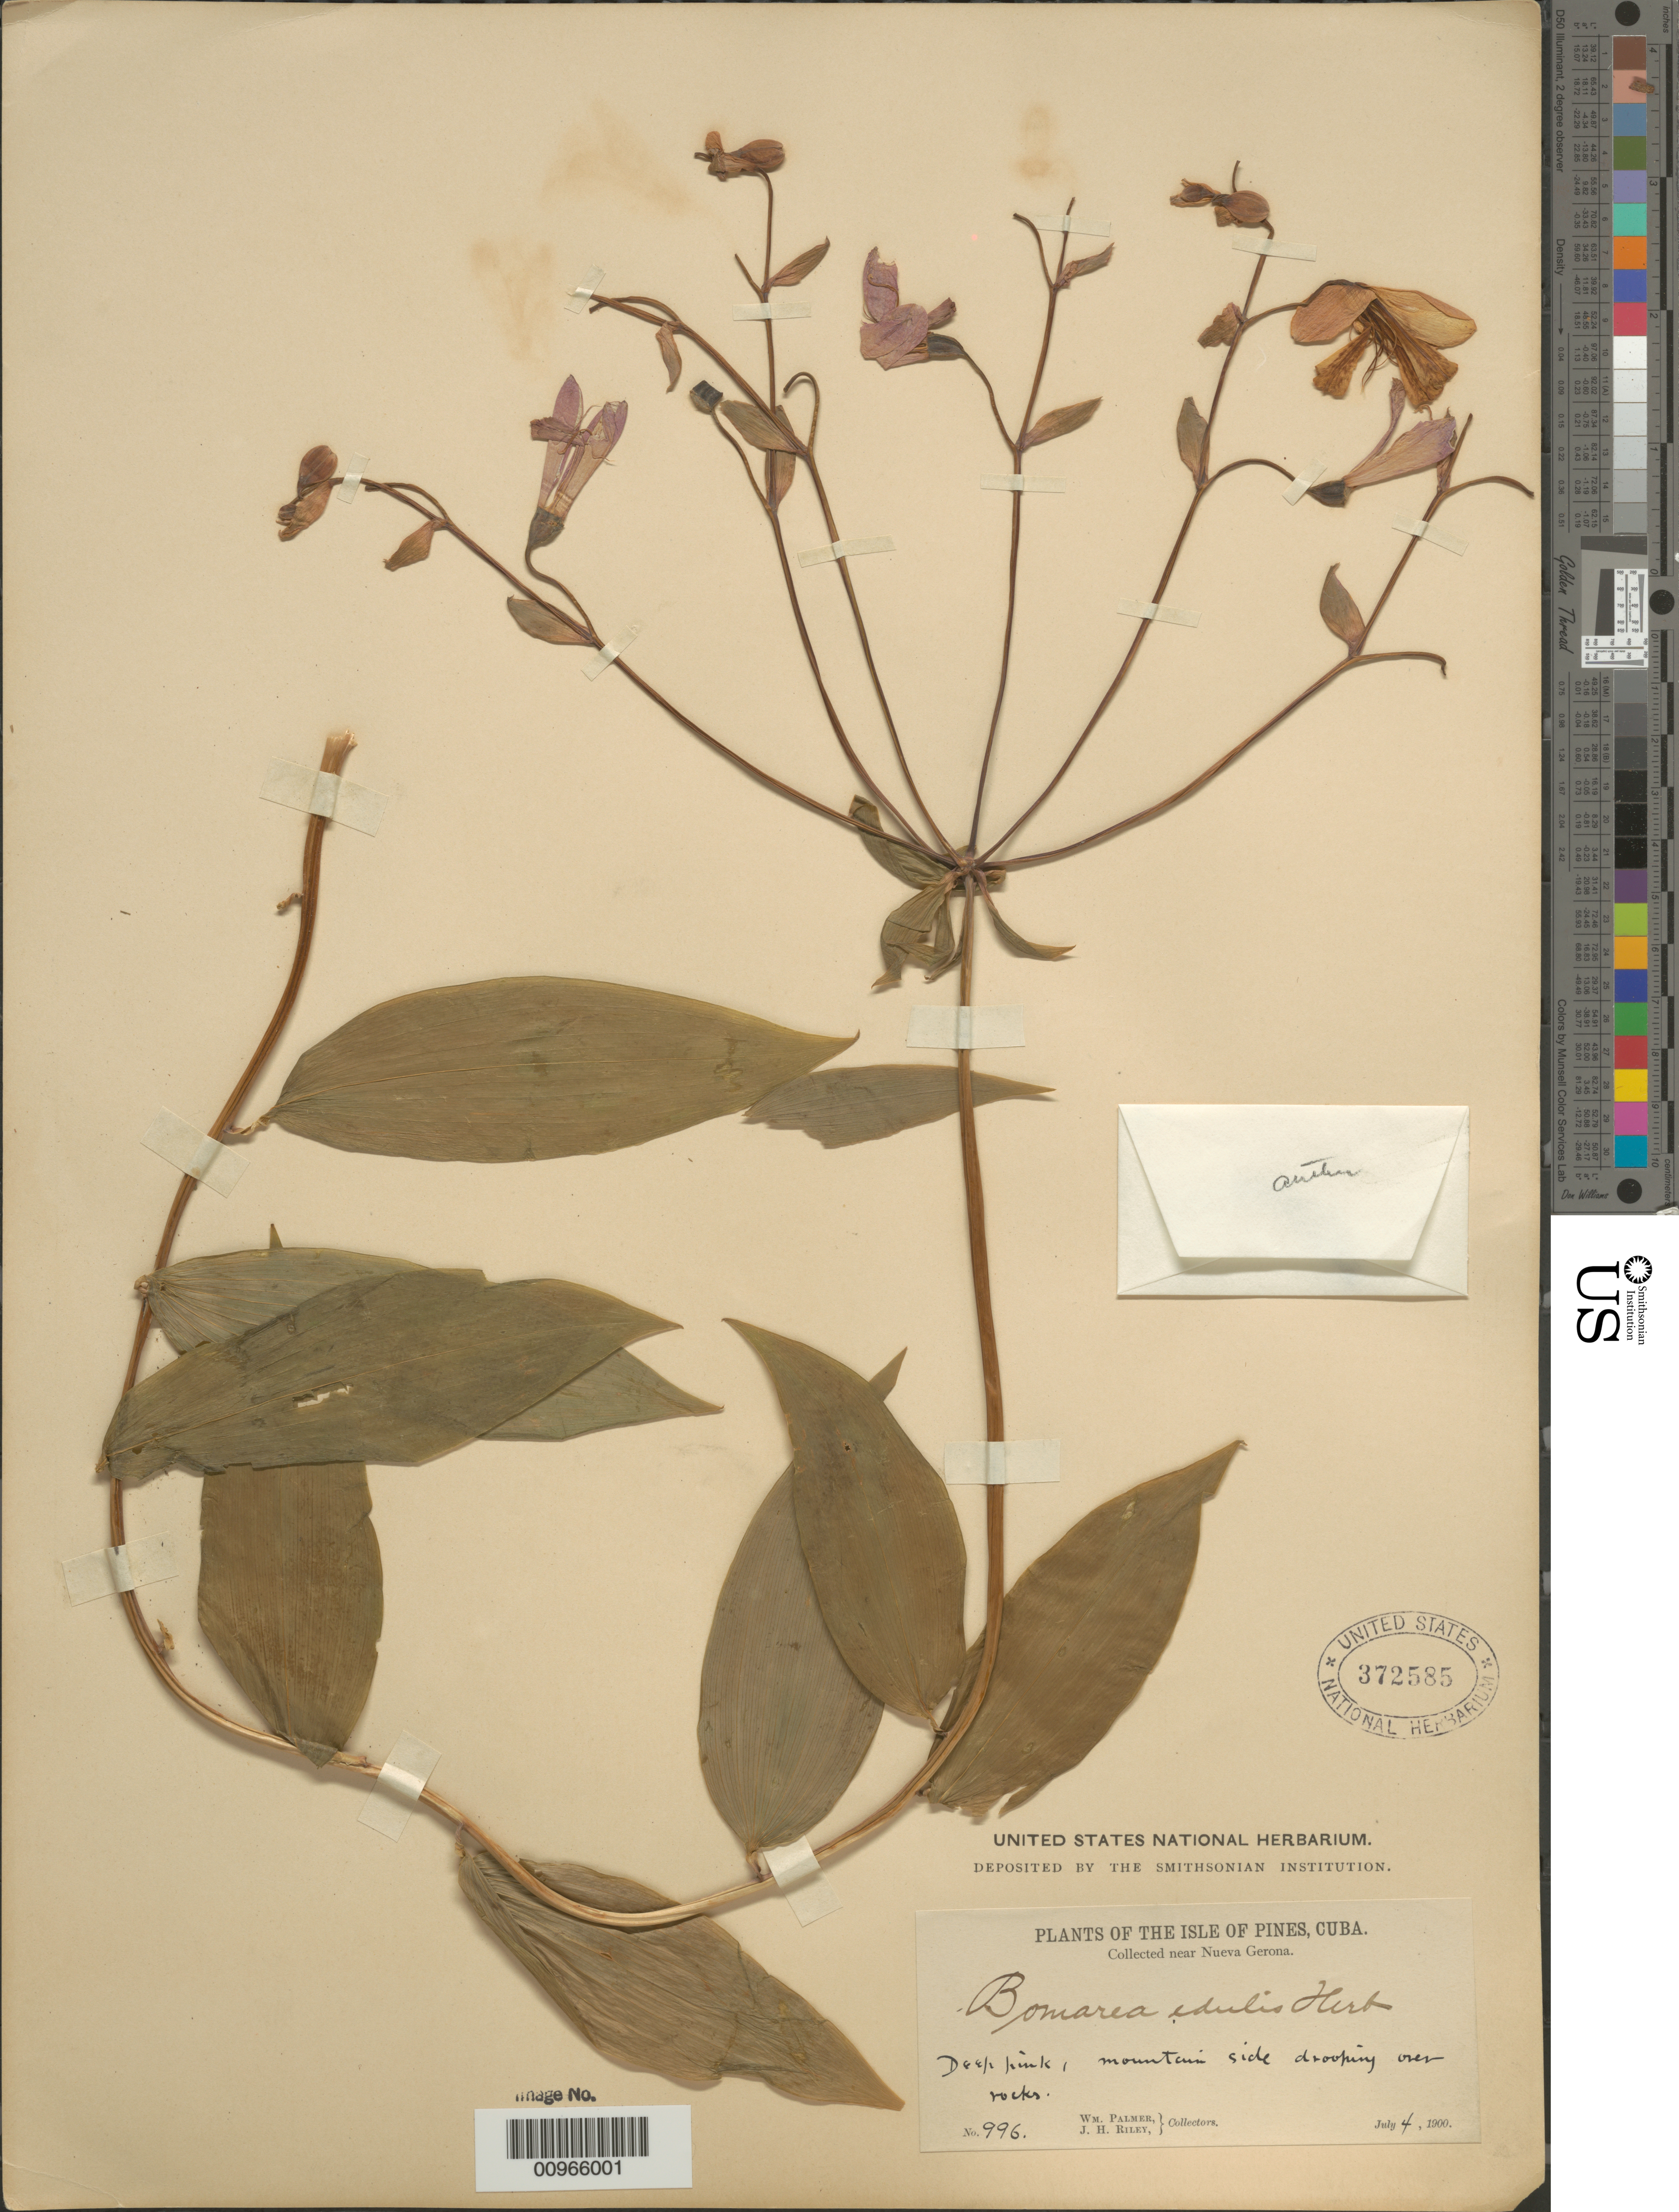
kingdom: Plantae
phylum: Tracheophyta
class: Liliopsida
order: Liliales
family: Alstroemeriaceae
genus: Bomarea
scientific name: Bomarea edulis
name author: (Tussac) Herb.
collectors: W. Palmer & J. H. Riley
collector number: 996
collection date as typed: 04 Jul 1900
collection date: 1900-07-04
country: Cuba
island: Isla de la Juventud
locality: Isle of Pines, Near Nueva Gerona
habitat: Mountainside drooping over rocks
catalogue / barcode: US 372585